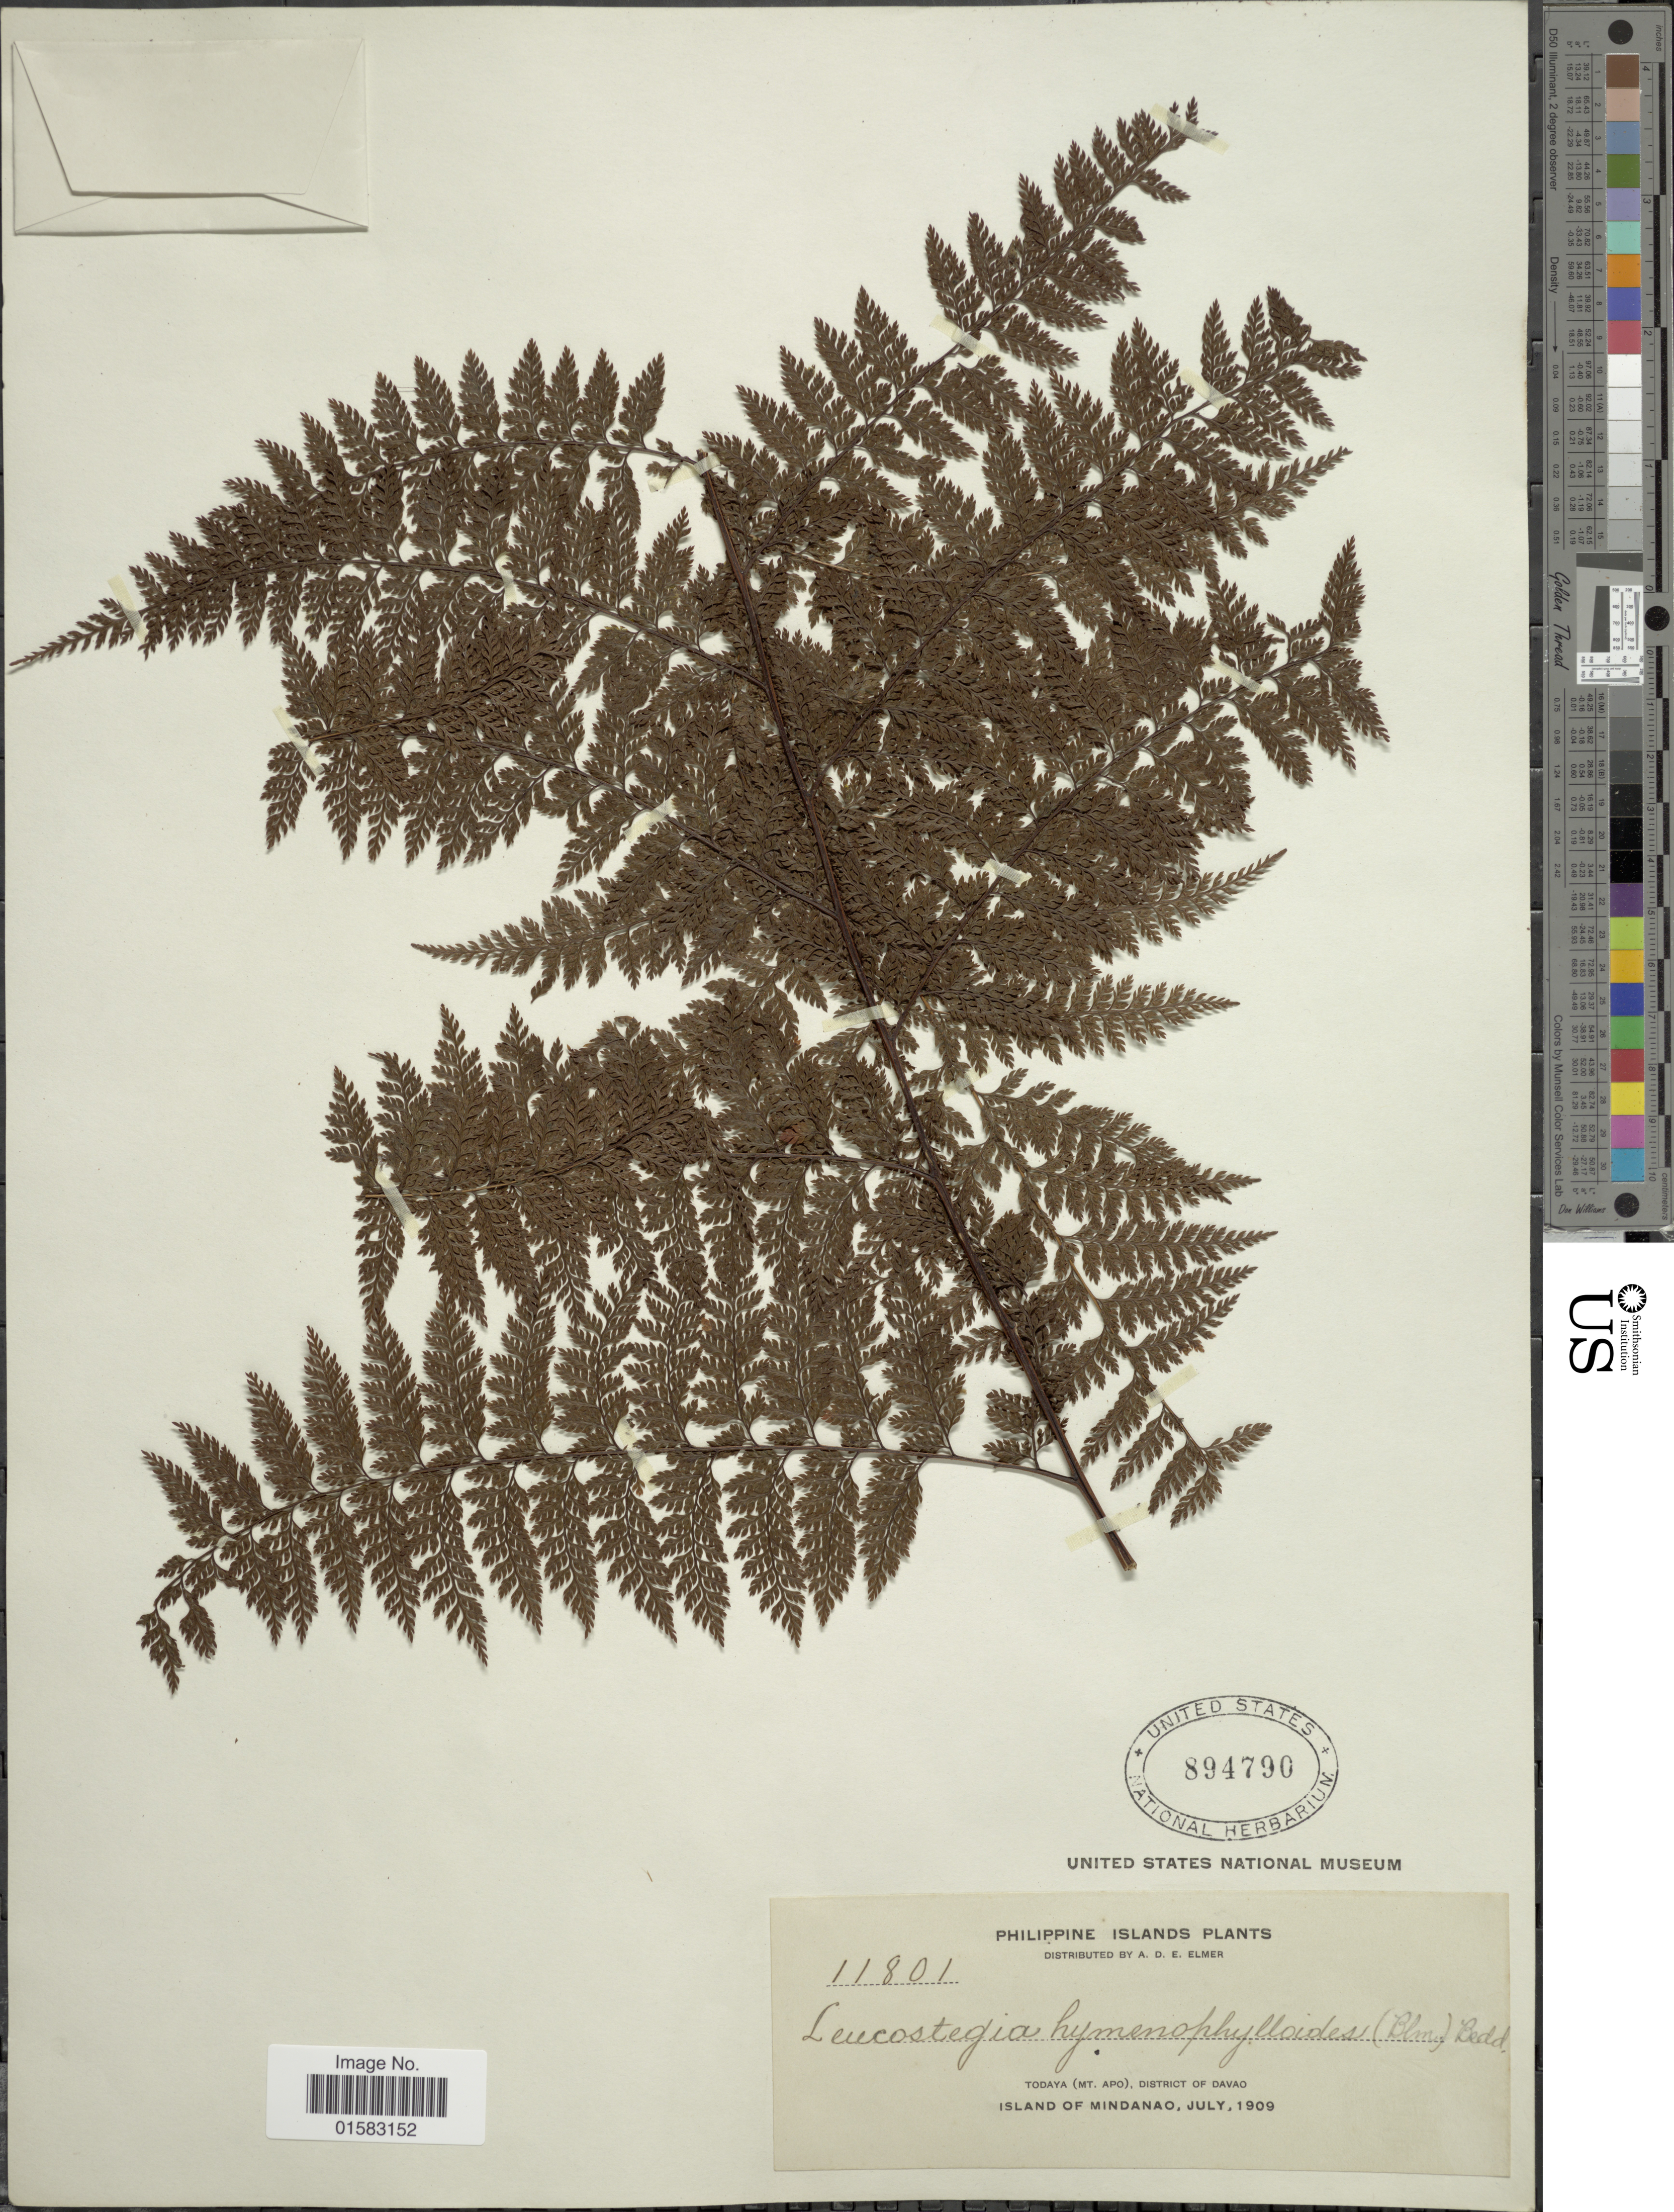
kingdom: Plantae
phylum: Tracheophyta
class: Polypodiopsida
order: Polypodiales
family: Davalliaceae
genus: Davallia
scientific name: Davallia hymenophylloides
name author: (Bedd.) Kuhn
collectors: A. D. E. Elmer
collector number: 11801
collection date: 1909-07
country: Philippines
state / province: Davao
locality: Todata (Mt. Apo), Island of Mindanao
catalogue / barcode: US 894790